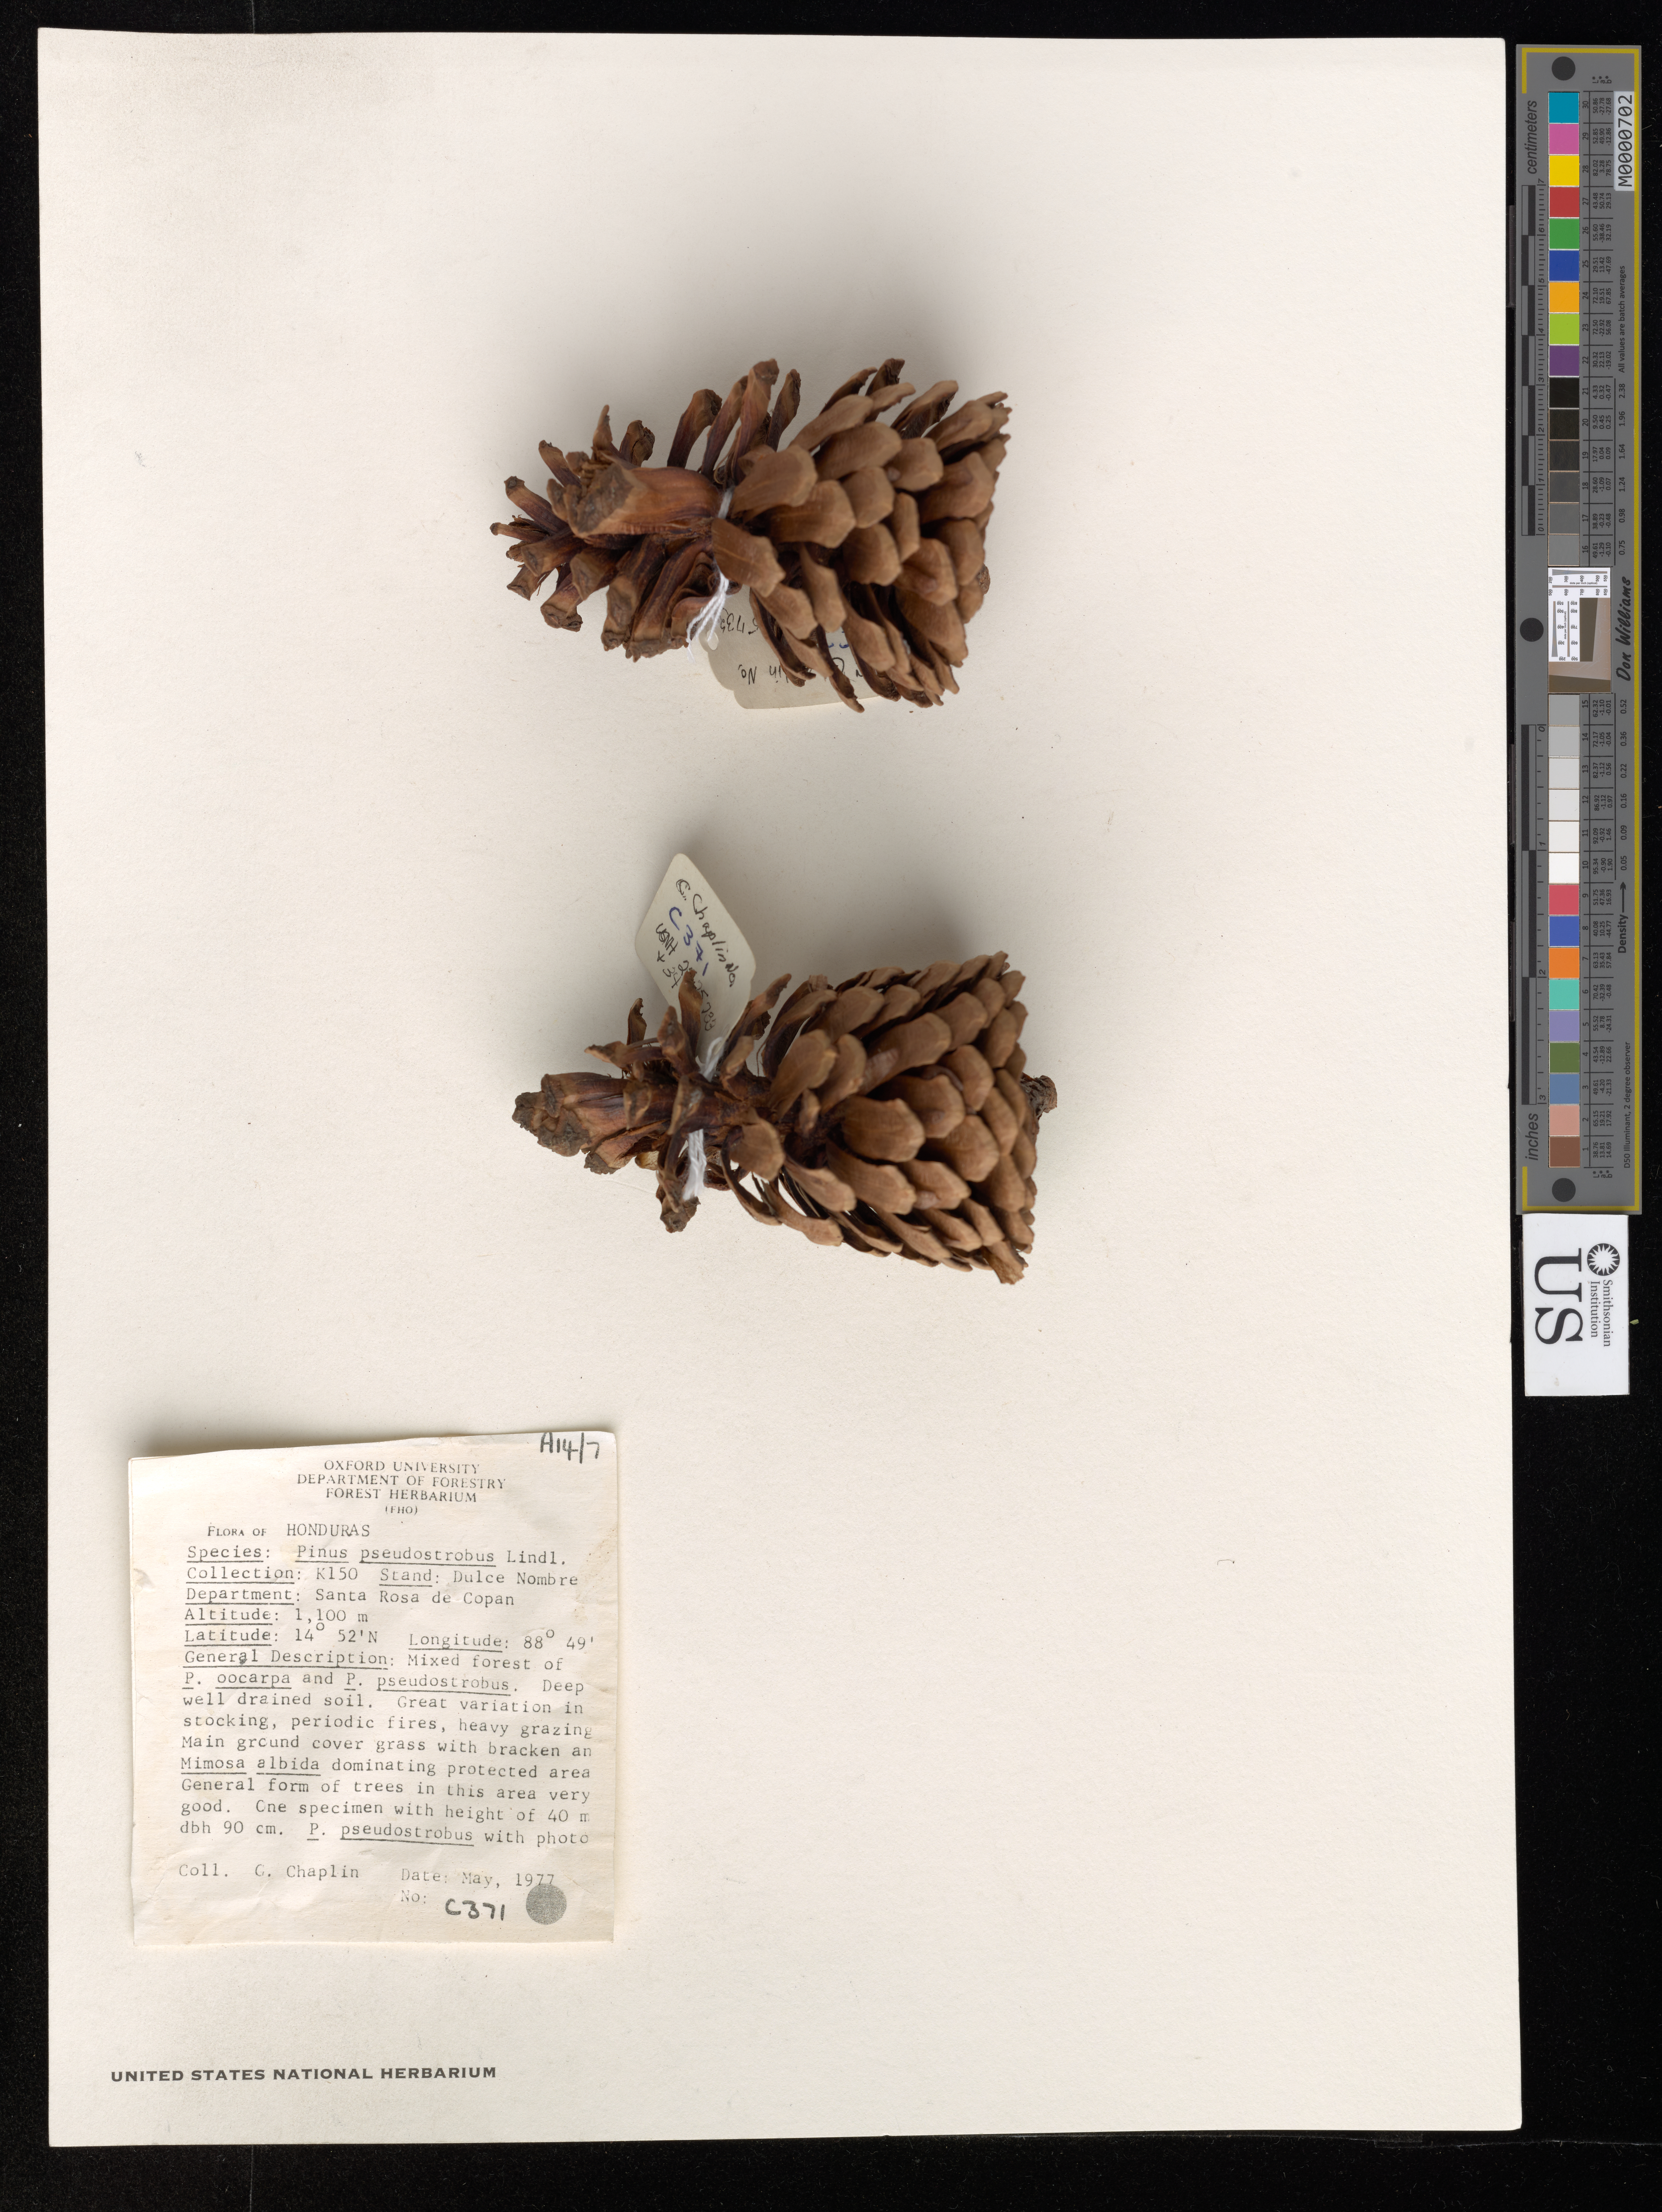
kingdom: Plantae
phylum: Tracheophyta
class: Pinopsida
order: Pinales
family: Pinaceae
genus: Pinus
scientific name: Pinus maximinoi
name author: H.E. Moore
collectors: Chaplin, G.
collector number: C371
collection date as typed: May 1977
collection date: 1977-05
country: Honduras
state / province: Copán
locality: Dulce Nombre. Department Santa Rosa de Copán.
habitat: Mixed forest of P. oocarpa and P. pseudostrobus. Deep well drained soil. Great variation in stocking, periodic fires, heavy grazing. Main ground cover grass w/bracken and Mimosa albida dominating protected areas.